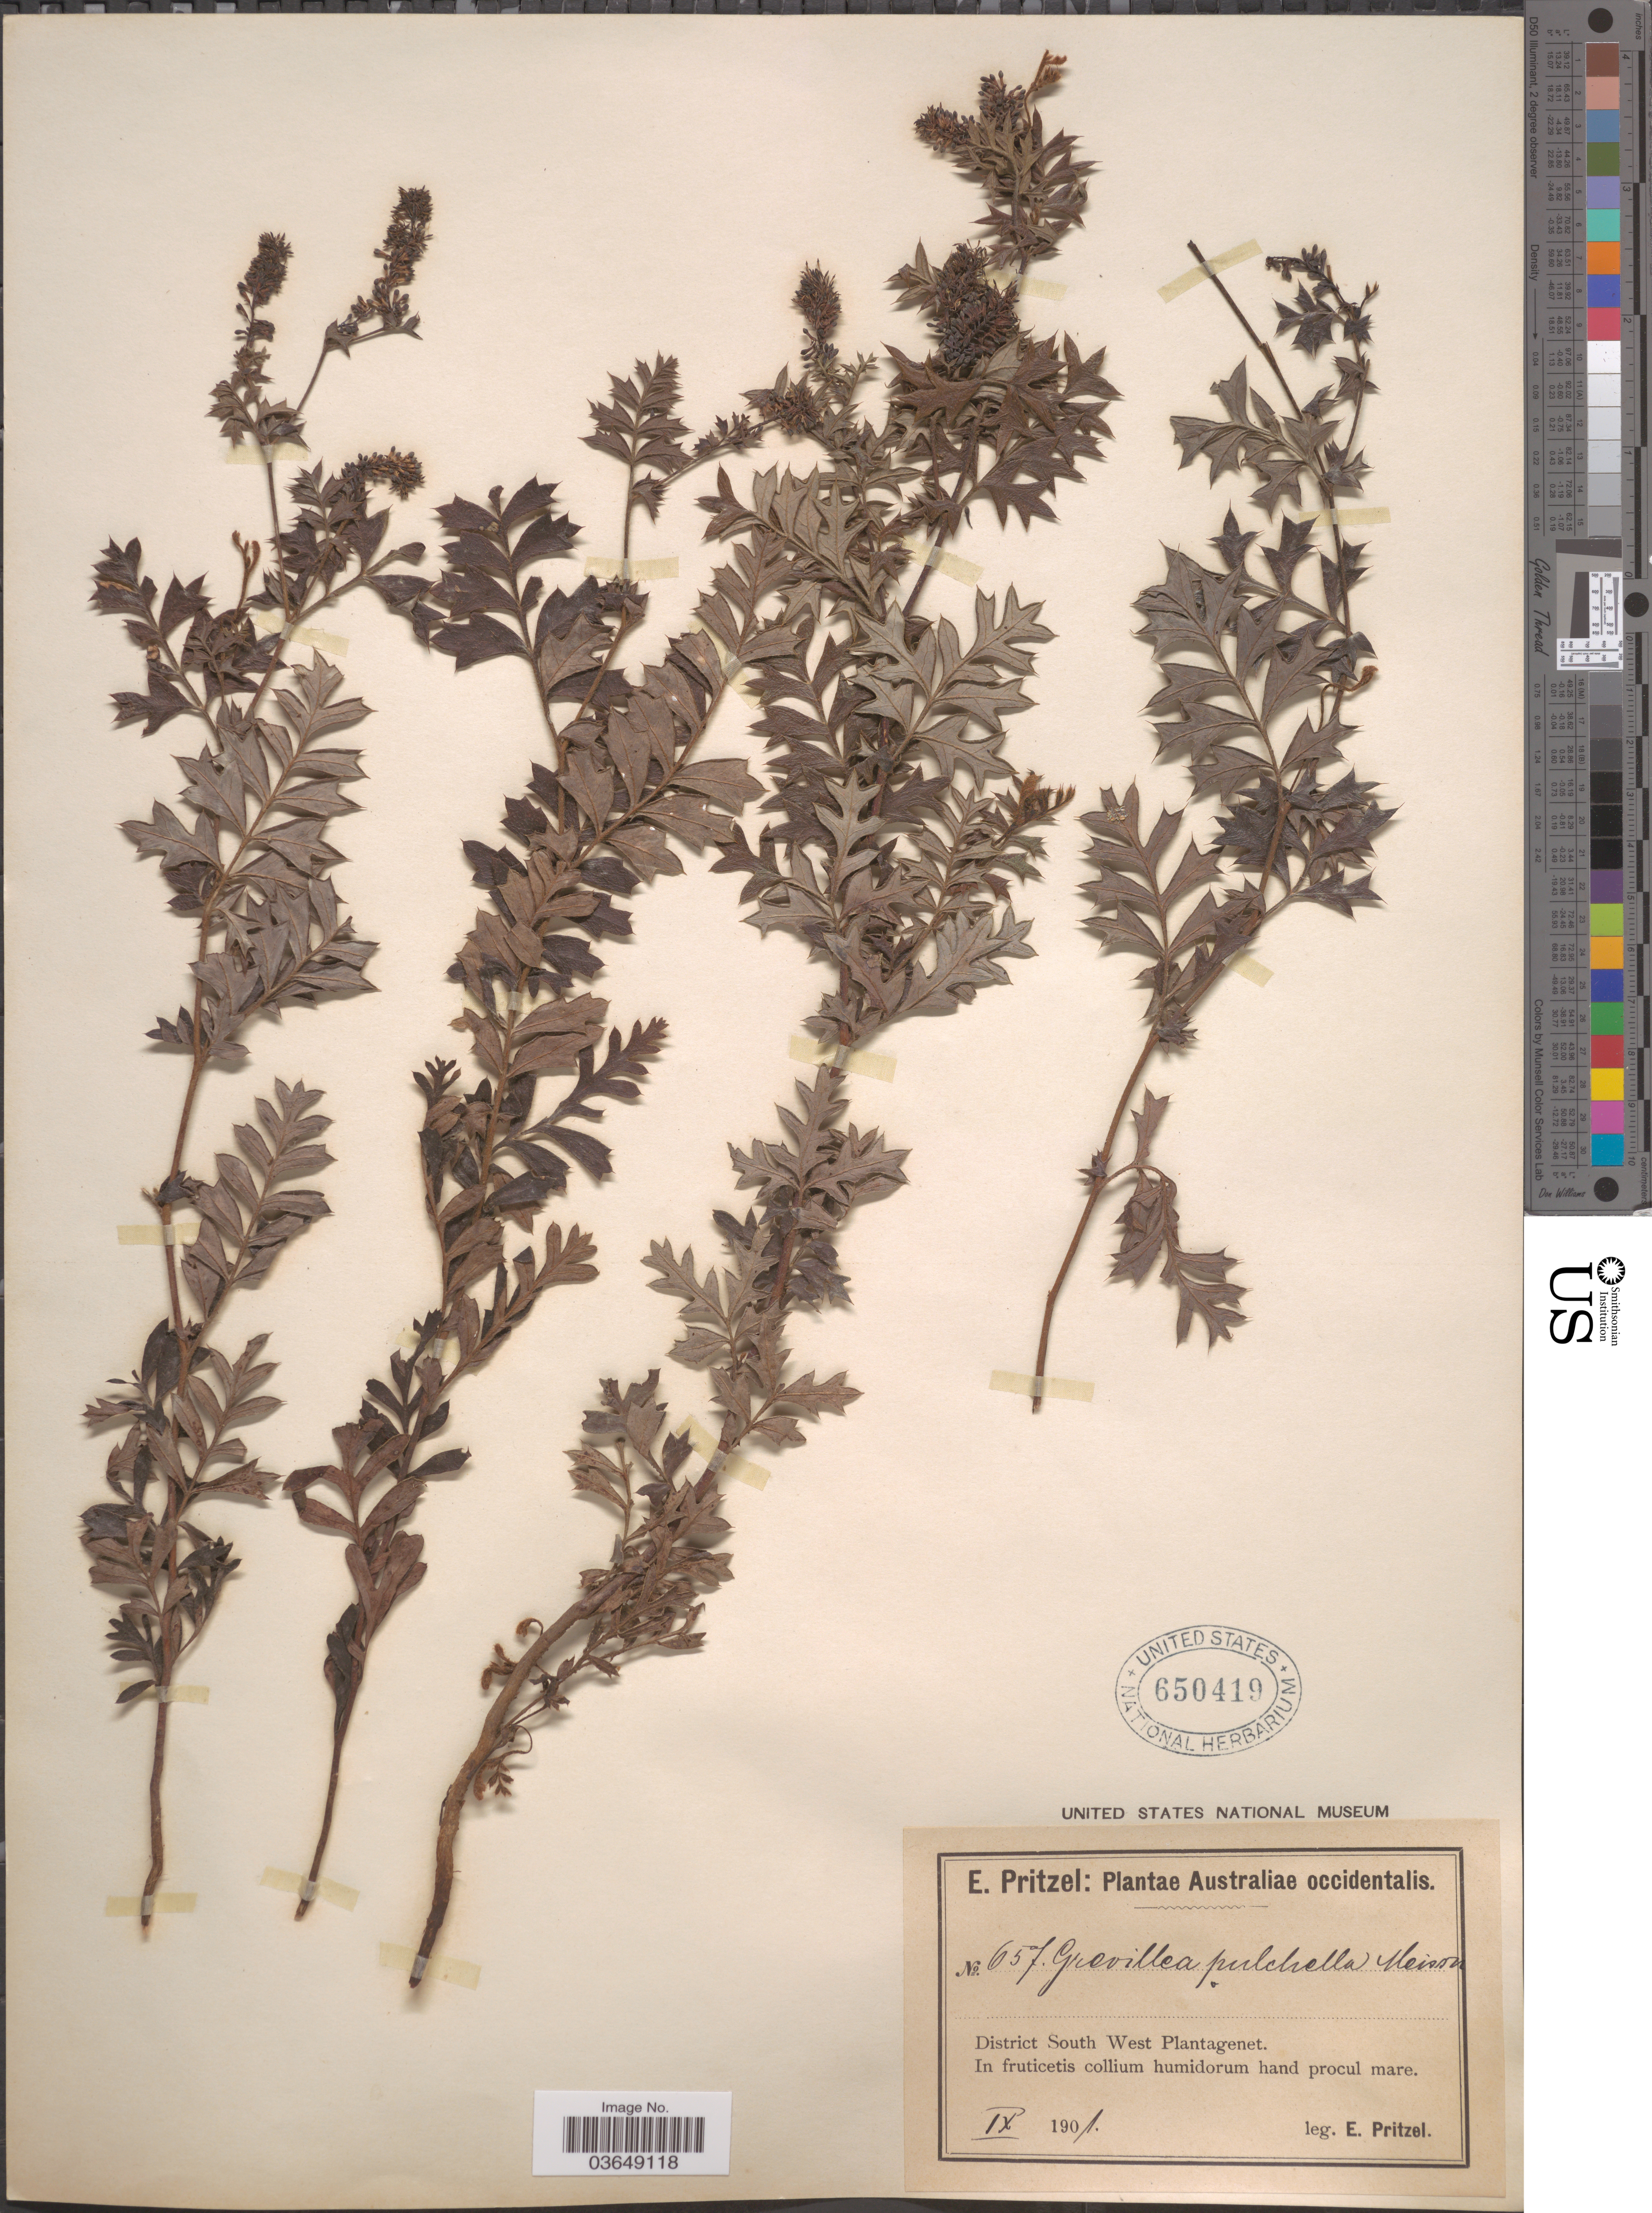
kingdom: Plantae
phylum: Tracheophyta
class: Magnoliopsida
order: Proteales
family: Proteaceae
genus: Grevillea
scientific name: Grevillea pulchella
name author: (R. Br.) Meisn.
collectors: E. G. Pritzel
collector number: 657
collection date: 1901-09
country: Australia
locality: Australiae occidentalis. District South West Plantagenet.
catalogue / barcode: US 650419